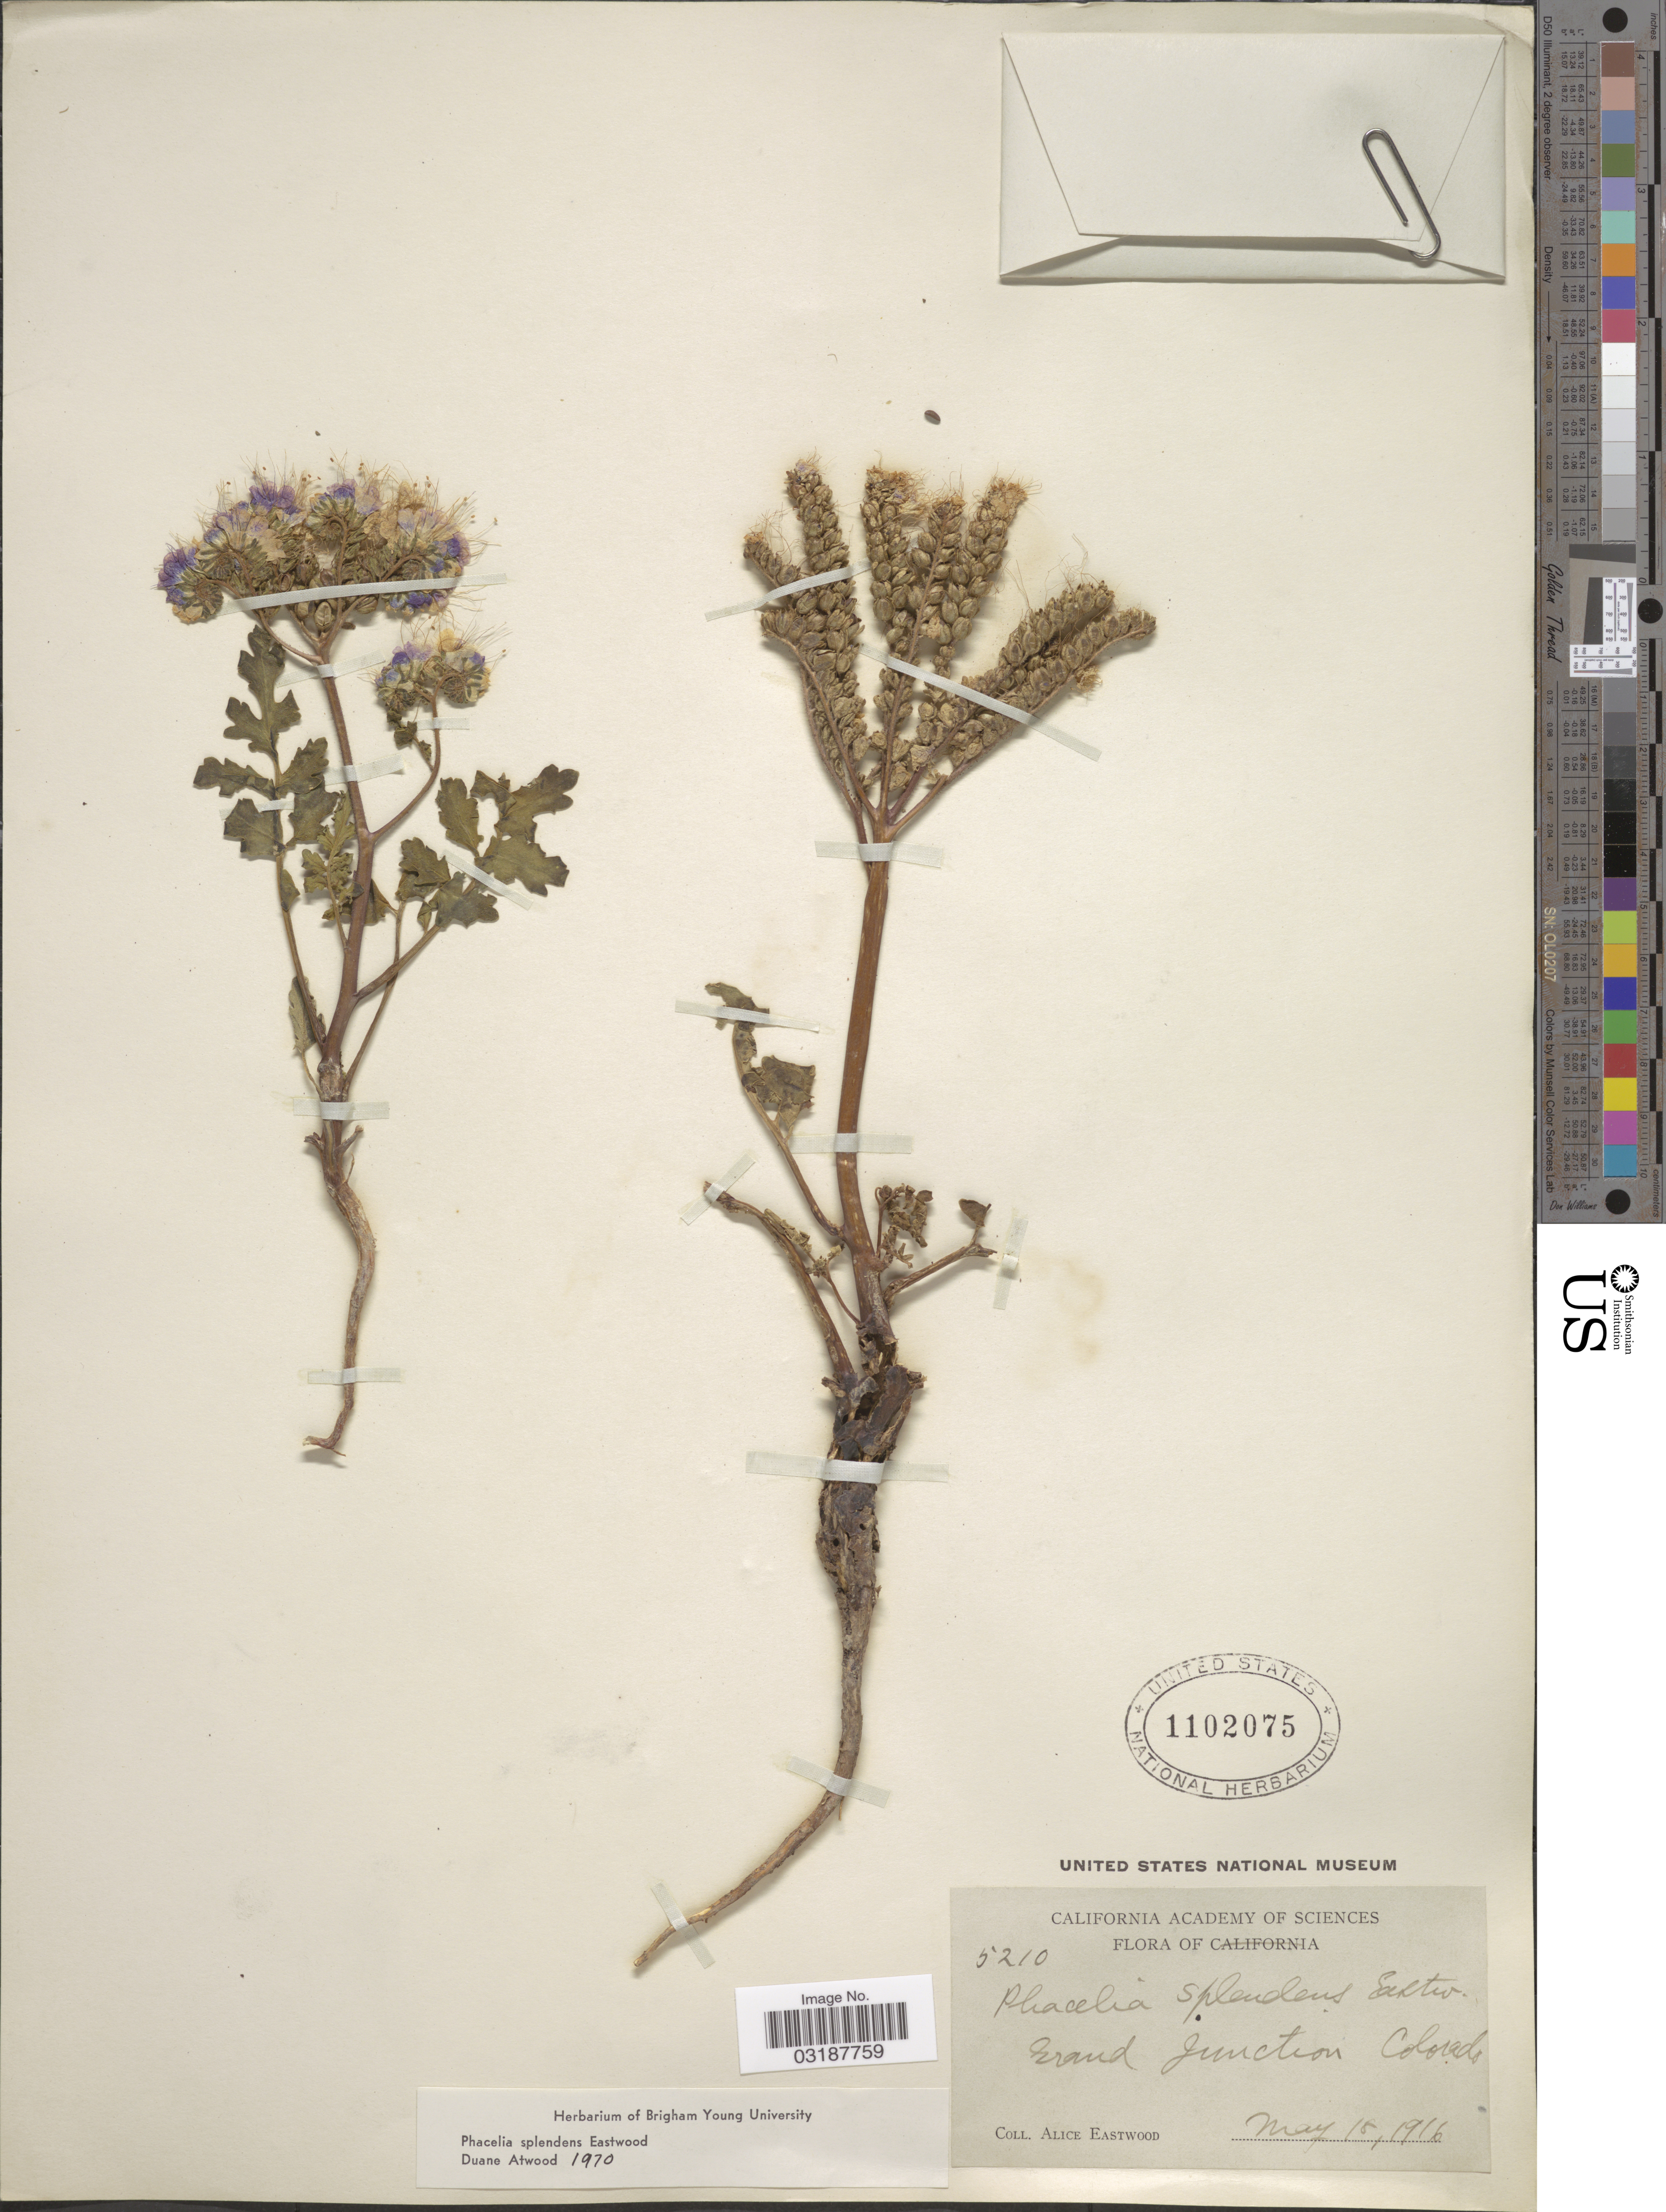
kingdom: Plantae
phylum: Tracheophyta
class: Magnoliopsida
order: Boraginales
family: Hydrophyllaceae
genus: Phacelia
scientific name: Phacelia splendens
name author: Eastw.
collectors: A. Eastwood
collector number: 5210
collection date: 1916-05-15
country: United States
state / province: Colorado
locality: Grand Junction, Colorado.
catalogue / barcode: US 1102075